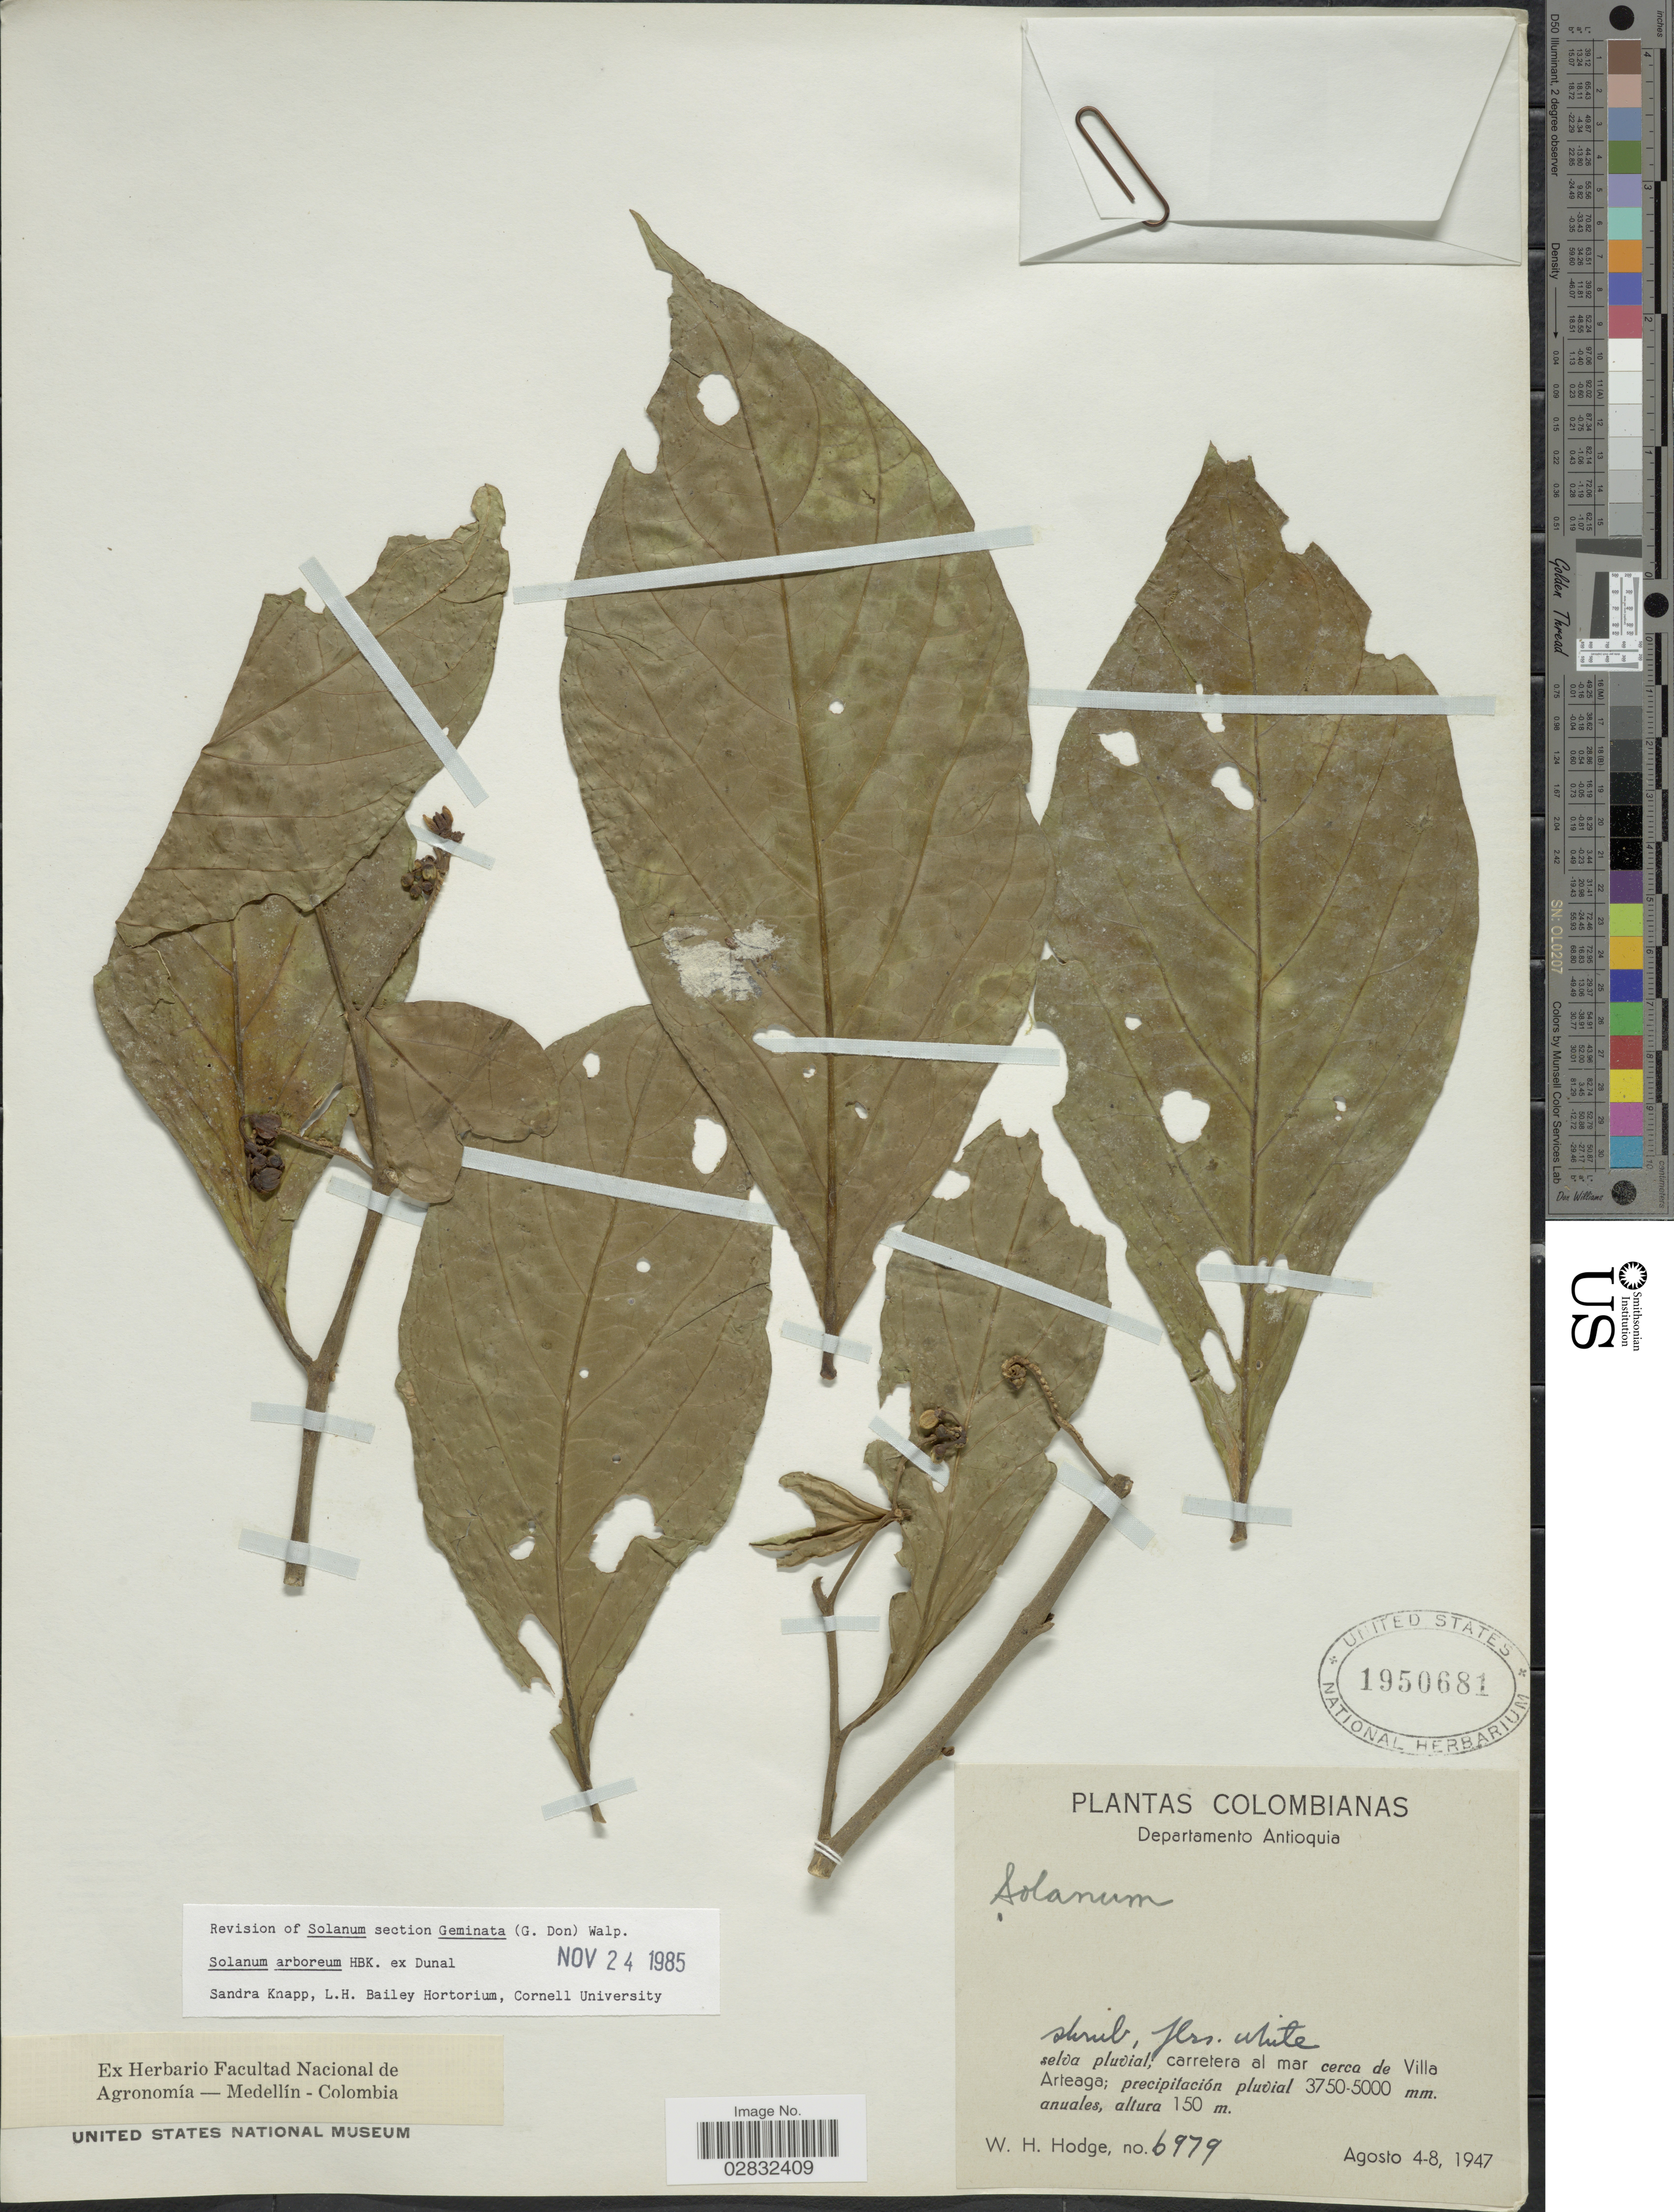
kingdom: Plantae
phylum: Tracheophyta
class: Magnoliopsida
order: Solanales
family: Solanaceae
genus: Solanum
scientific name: Solanum arboreum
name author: Dunal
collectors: W. Hodge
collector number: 6979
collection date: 1947-08-04/1947-08-08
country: Colombia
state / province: Antioquia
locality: Departamento Antioquia, carretera al mar cerca de Villa Arteaga.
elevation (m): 150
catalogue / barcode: US 1950681